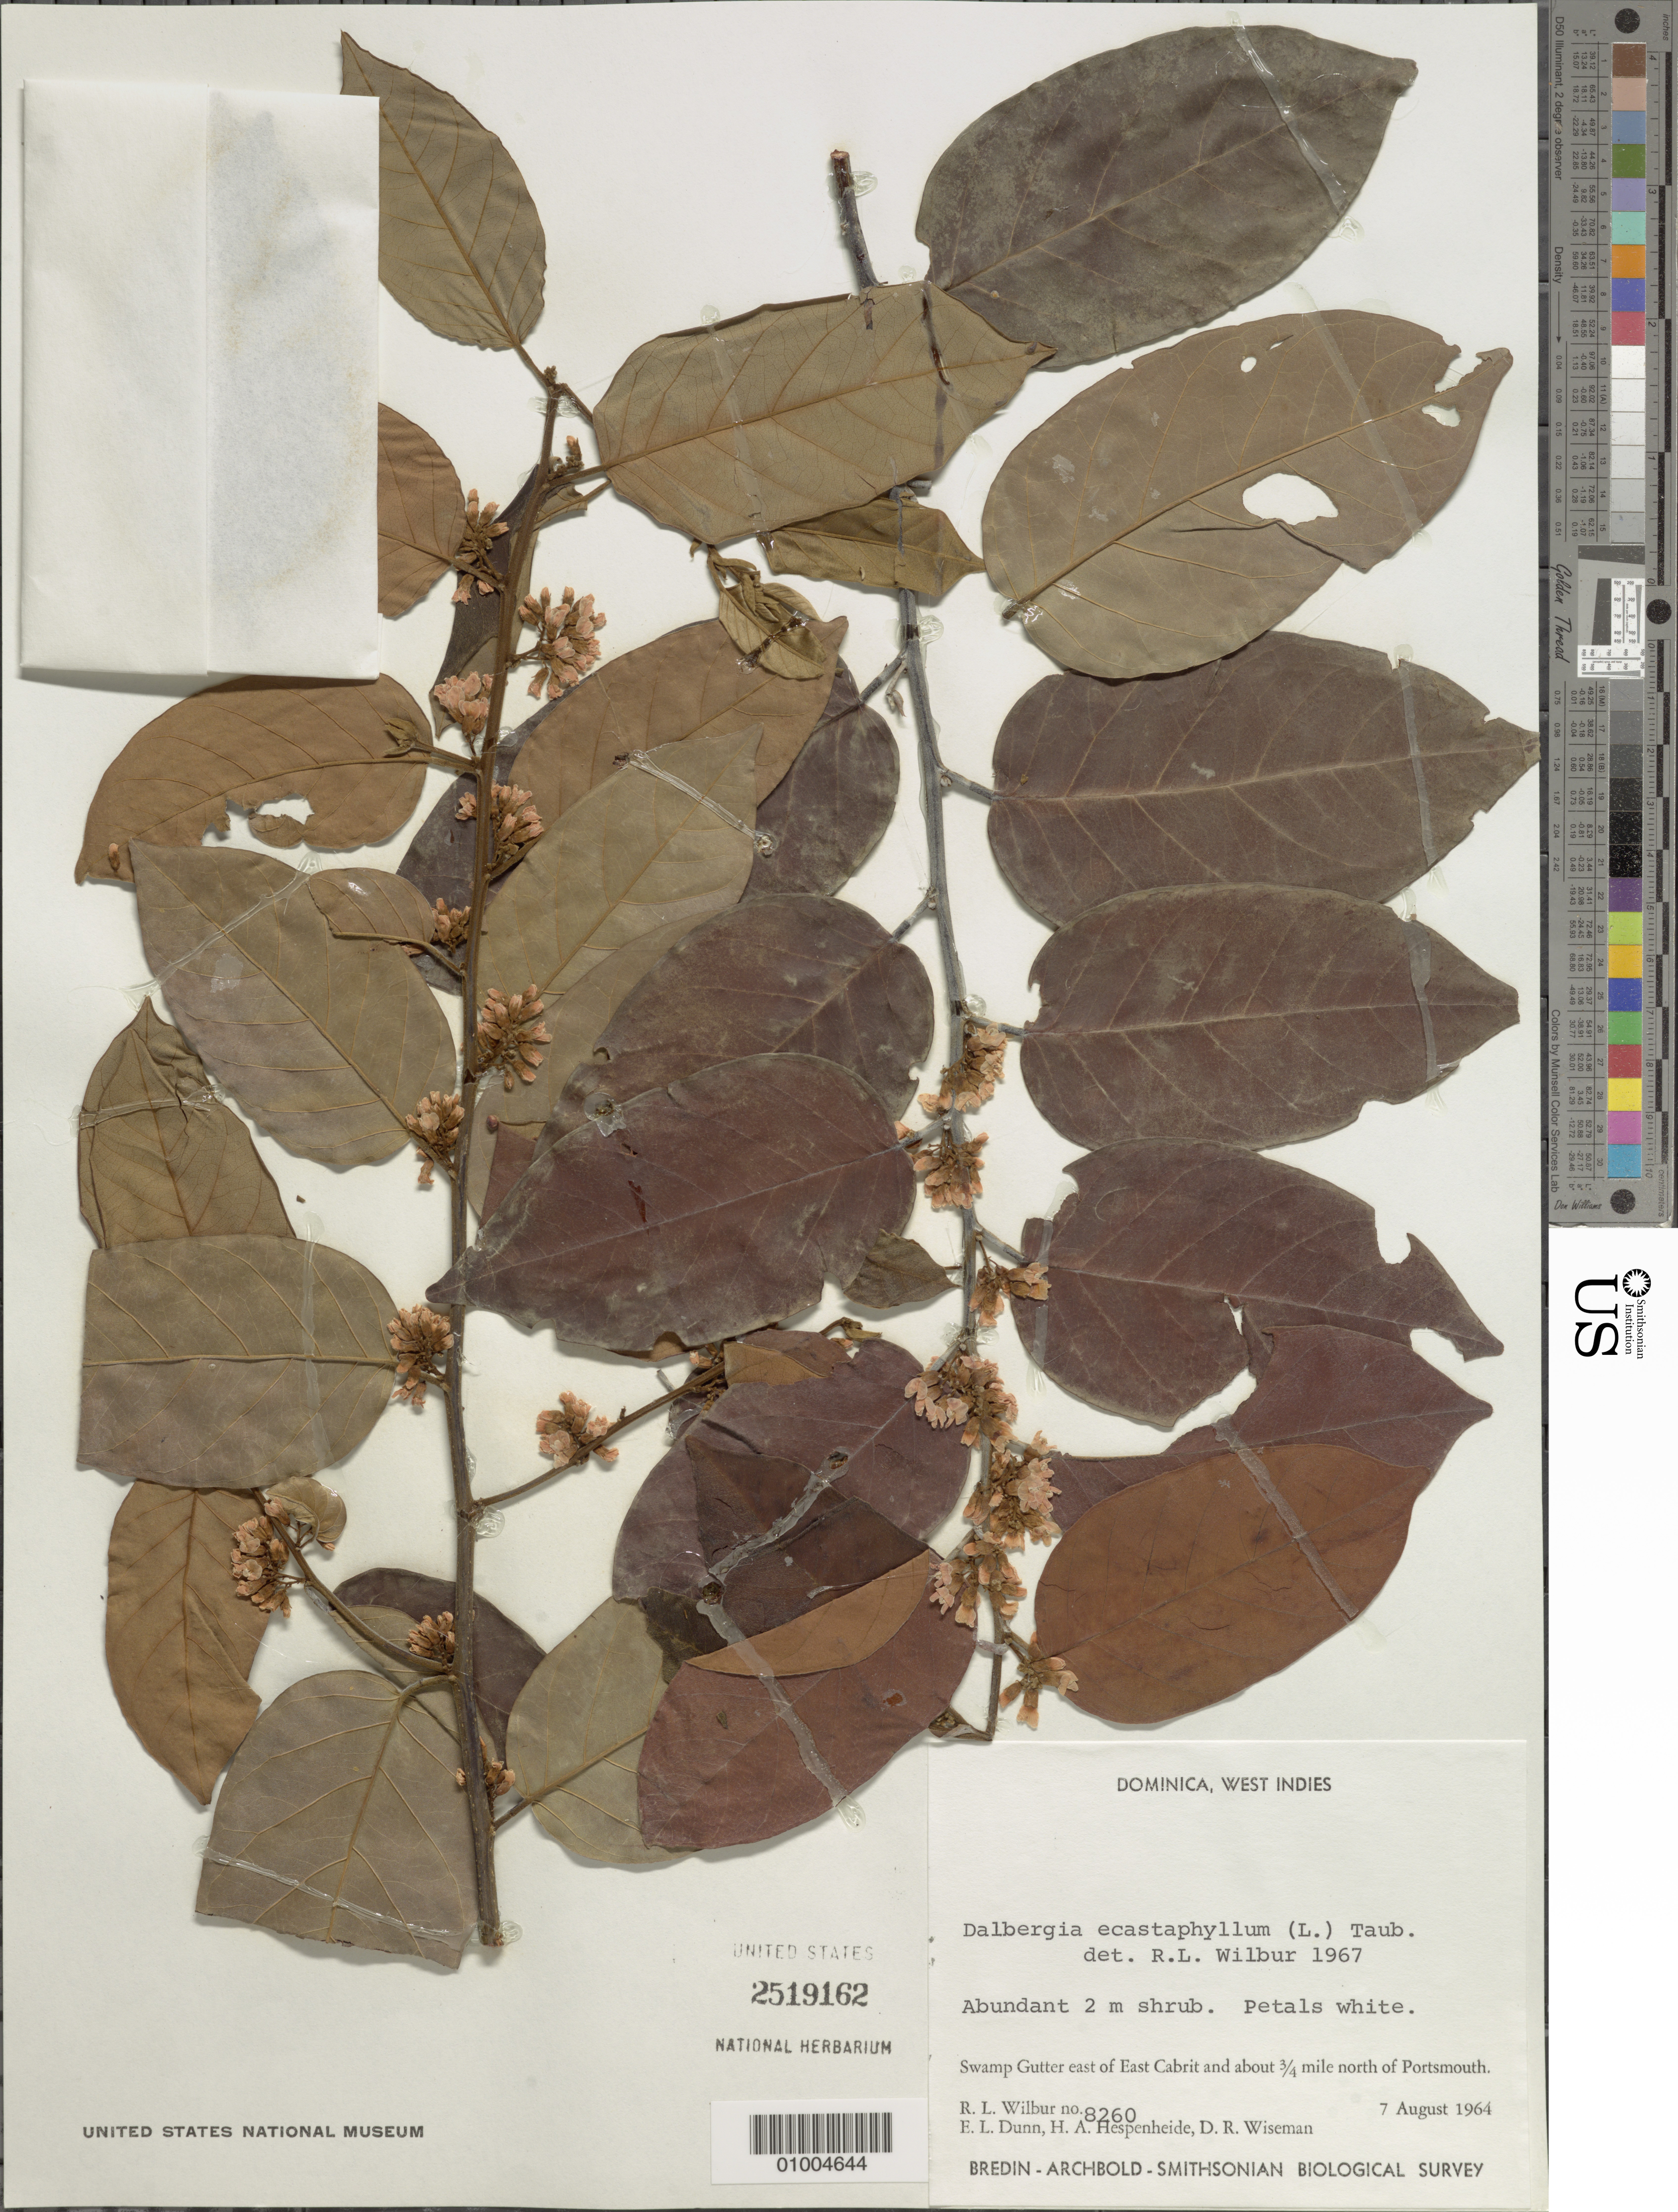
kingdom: Plantae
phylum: Tracheophyta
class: Magnoliopsida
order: Fabales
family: Fabaceae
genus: Dalbergia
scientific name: Dalbergia ecastaphyllum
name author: (L.) Taub.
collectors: R. L. Wilbur, E. Dunn, H. A. Hespenheide & D. R. Wiseman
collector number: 8260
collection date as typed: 07 Aug 1964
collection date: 1964-08-07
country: Dominica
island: Dominica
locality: Swamp butter E of East Cabrit and about 3/4 mile N of Portsmouth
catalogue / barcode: US 2519162